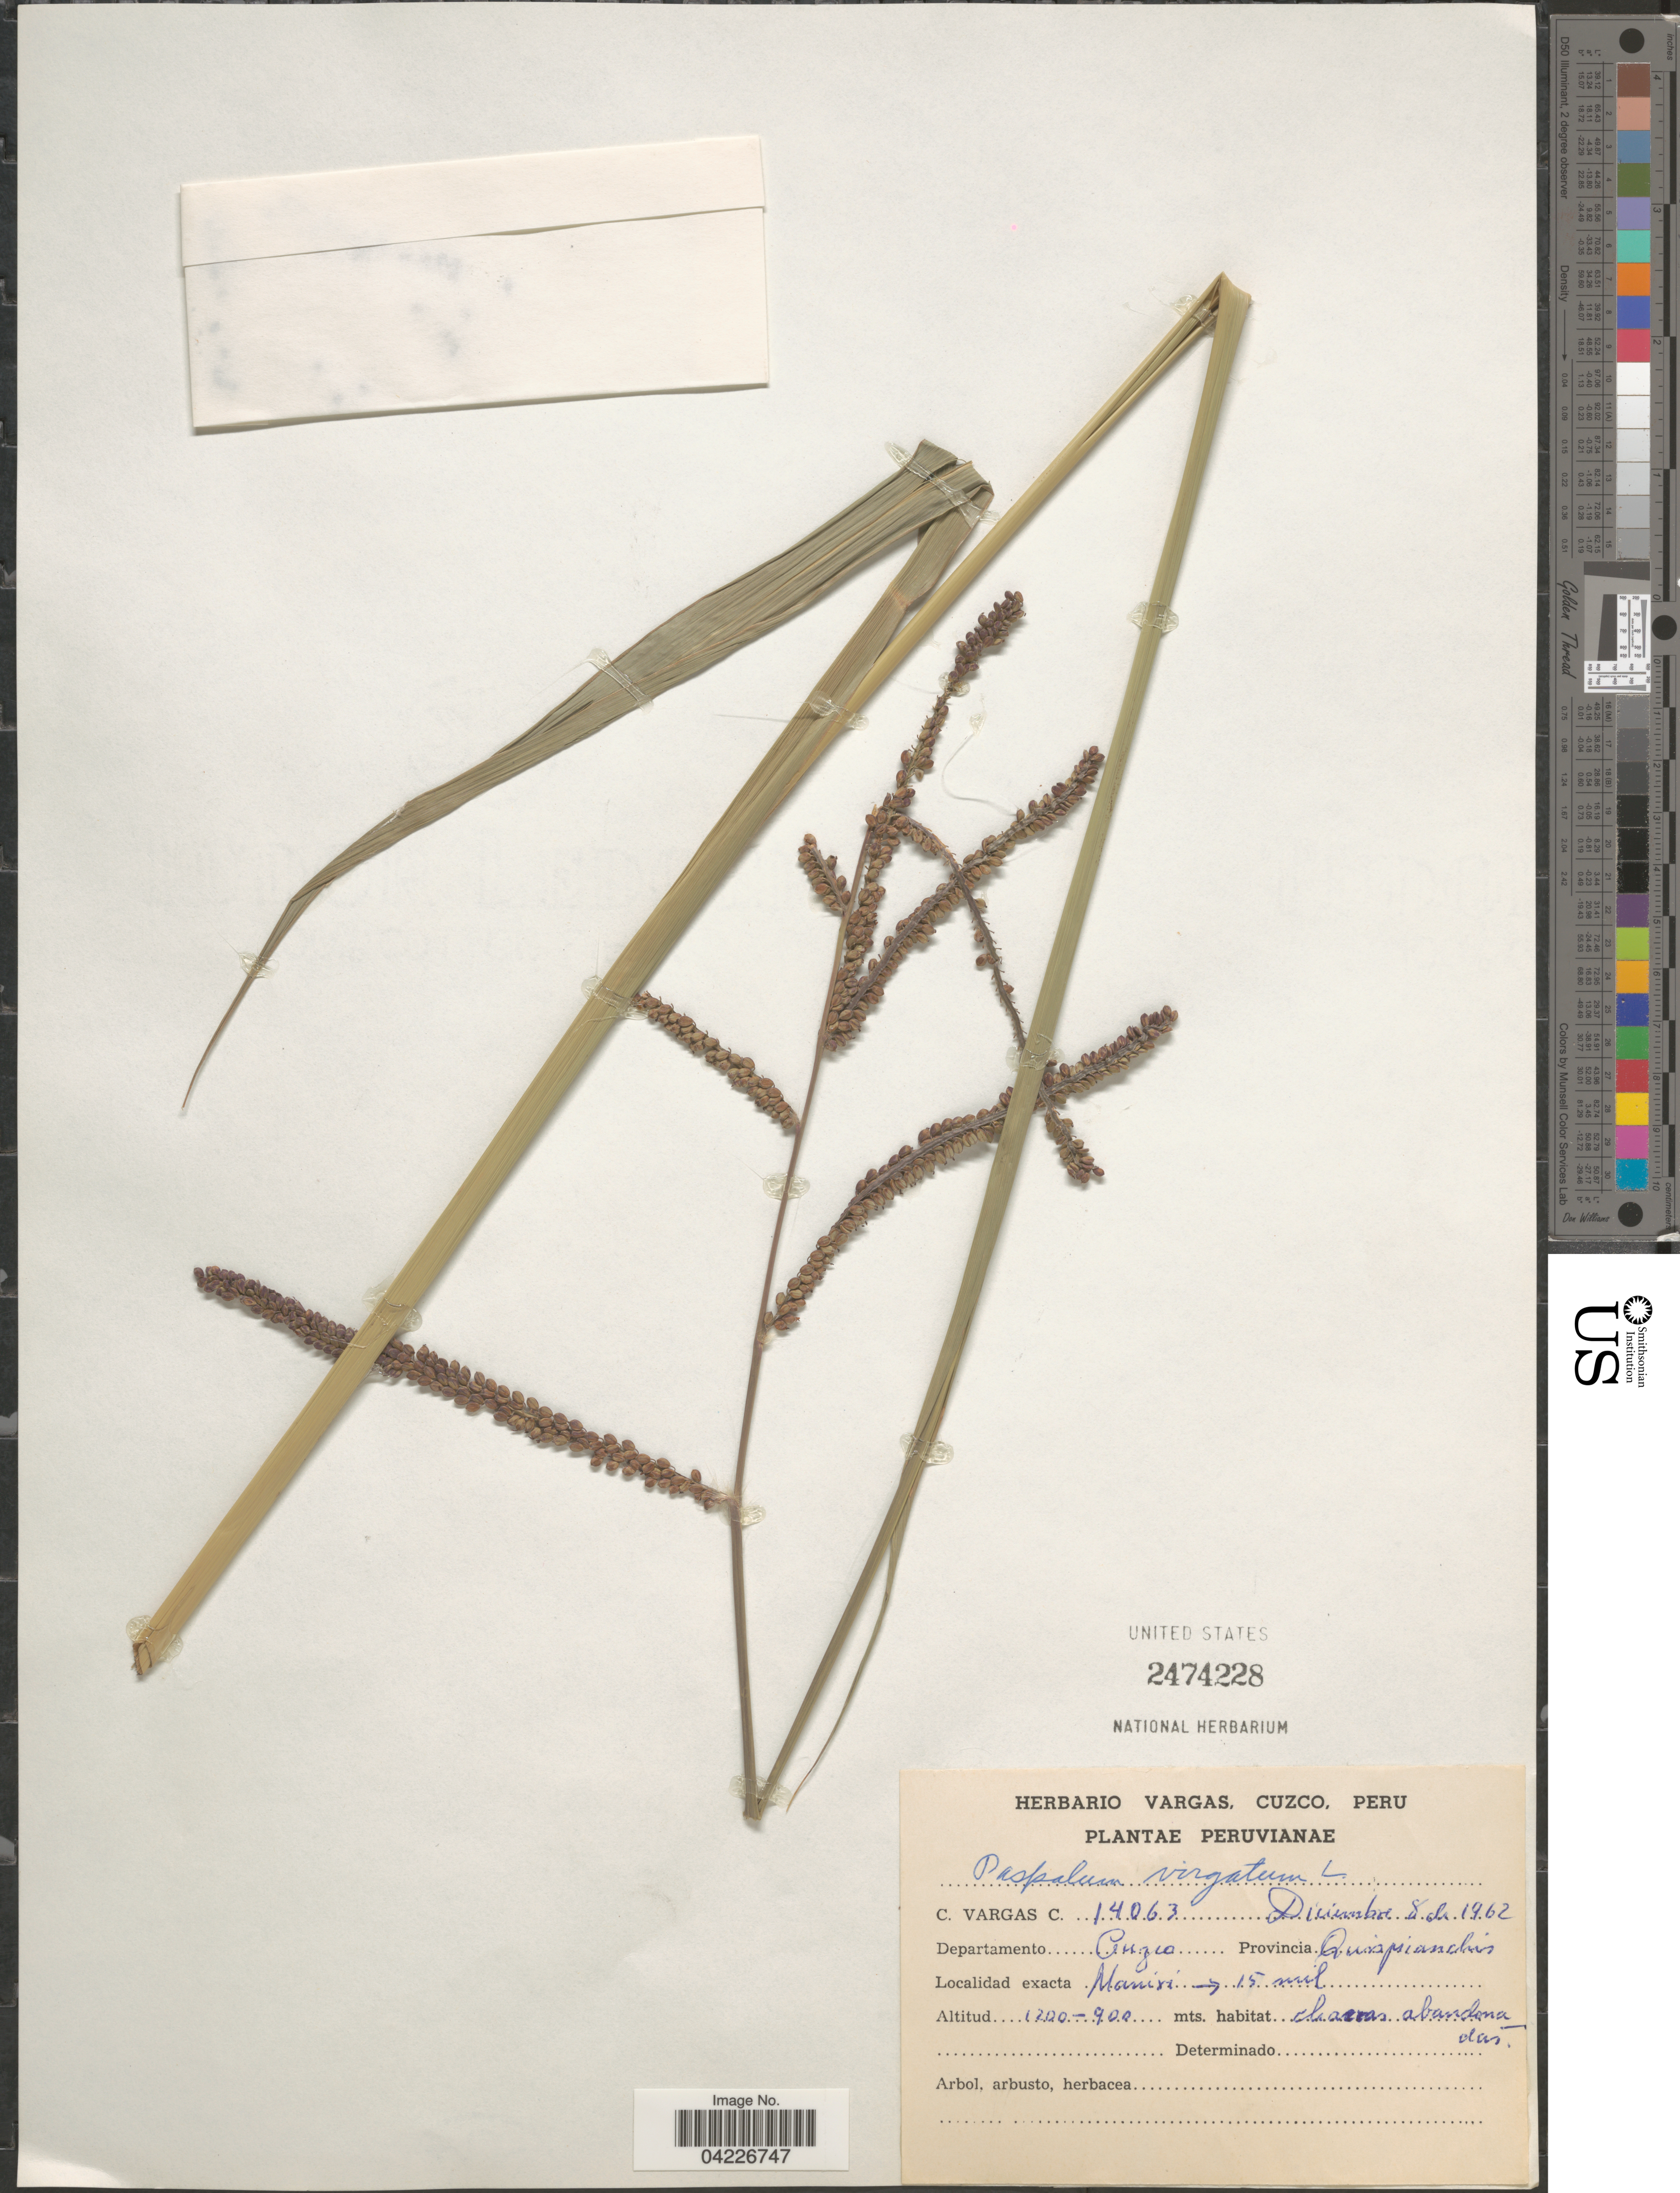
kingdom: Plantae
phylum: Tracheophyta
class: Liliopsida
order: Poales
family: Poaceae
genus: Paspalum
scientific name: Paspalum virgatum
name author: L.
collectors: C. Vargas Calderón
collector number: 14063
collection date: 1962-12-08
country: Peru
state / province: Cusco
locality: Departamento Cuzco. Provincia Quispicanchi. Manisi -> 15 mil.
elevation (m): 900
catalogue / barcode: US 2474228